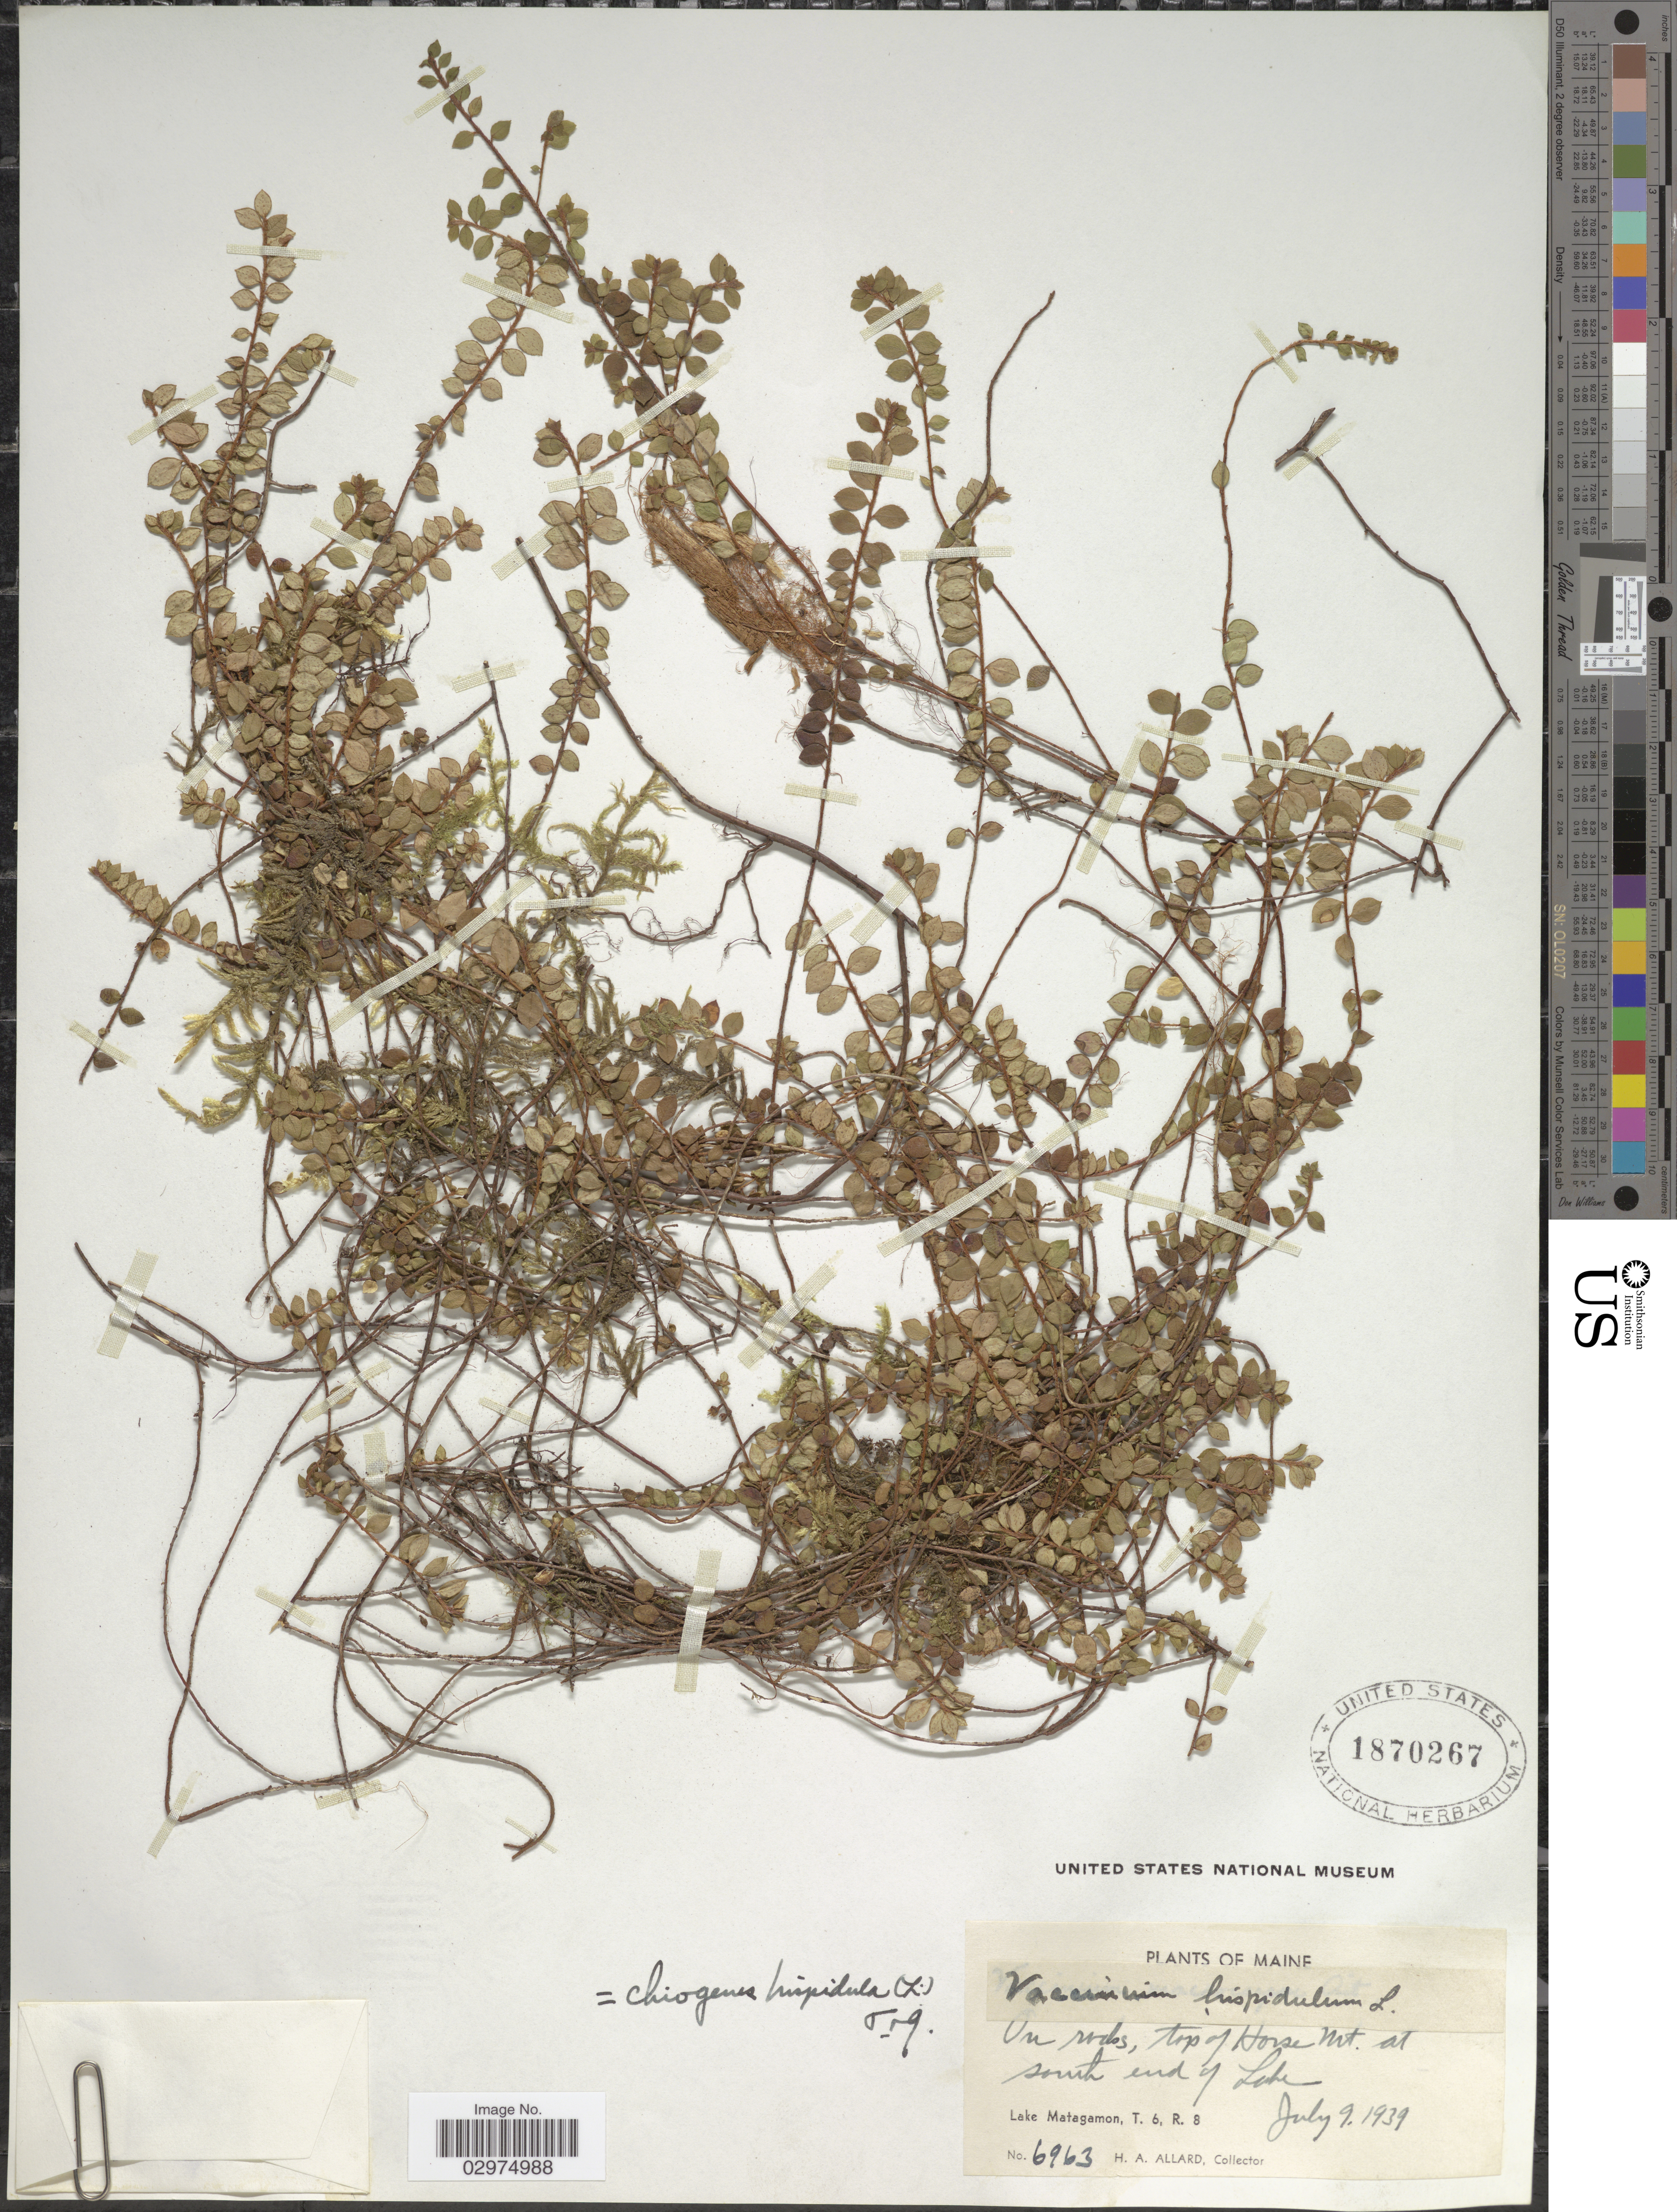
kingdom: Plantae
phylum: Tracheophyta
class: Magnoliopsida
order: Ericales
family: Ericaceae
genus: Gaultheria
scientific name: Gaultheria hispidula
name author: (L.) Muhl. ex Bigelow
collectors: H. A. Allard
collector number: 6963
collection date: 1939-07-09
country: United States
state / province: Maine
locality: Top of Horse Mt. at south end of Lake. Lake Matagamon, T. 6, R. 8.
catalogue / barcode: US 1870267